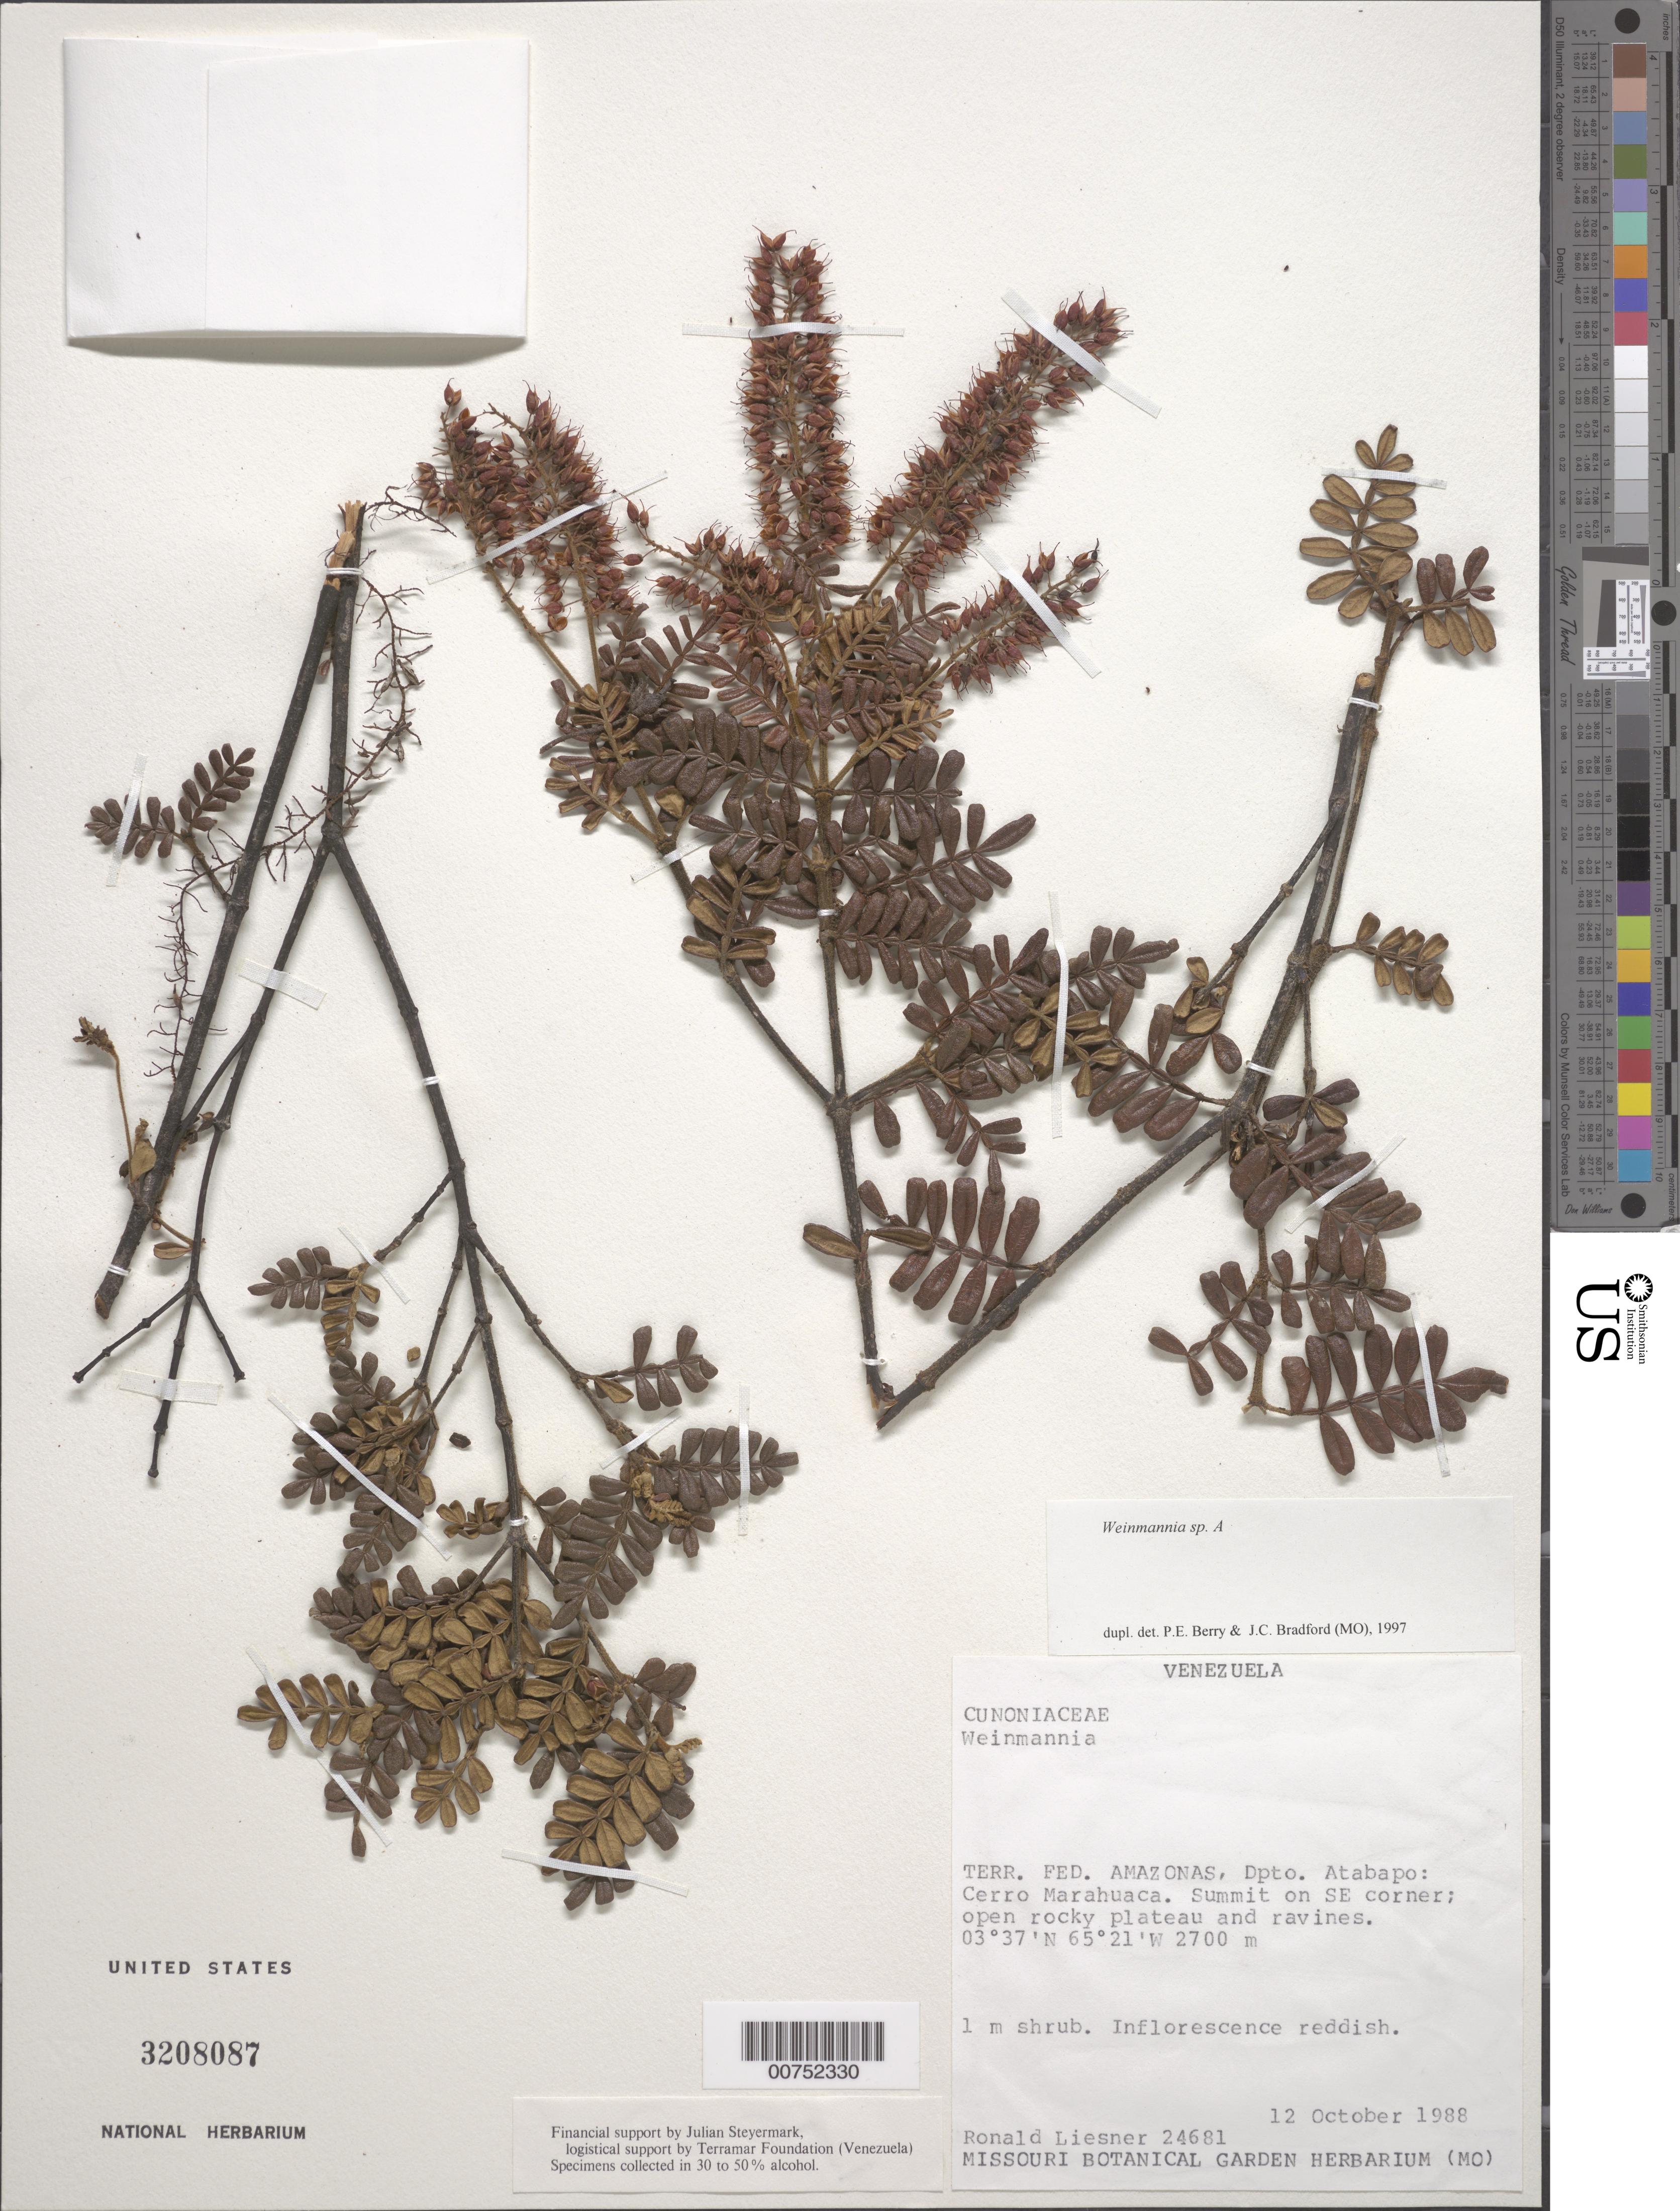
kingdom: Plantae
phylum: Tracheophyta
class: Magnoliopsida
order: Oxalidales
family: Cunoniaceae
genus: Weinmannia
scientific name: Weinmannia sp.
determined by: Berry, P. E.; Bradford, J. C.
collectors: R. L. Liesner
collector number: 24681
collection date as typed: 12-Oct-88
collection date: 1988-10-12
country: Venezuela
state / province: Amazonas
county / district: Atabapo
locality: Cerro Marahuaca, summit on SE corner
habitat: Open rocky plateau and ravines; in deep damp ravine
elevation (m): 2700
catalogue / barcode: US 3208087